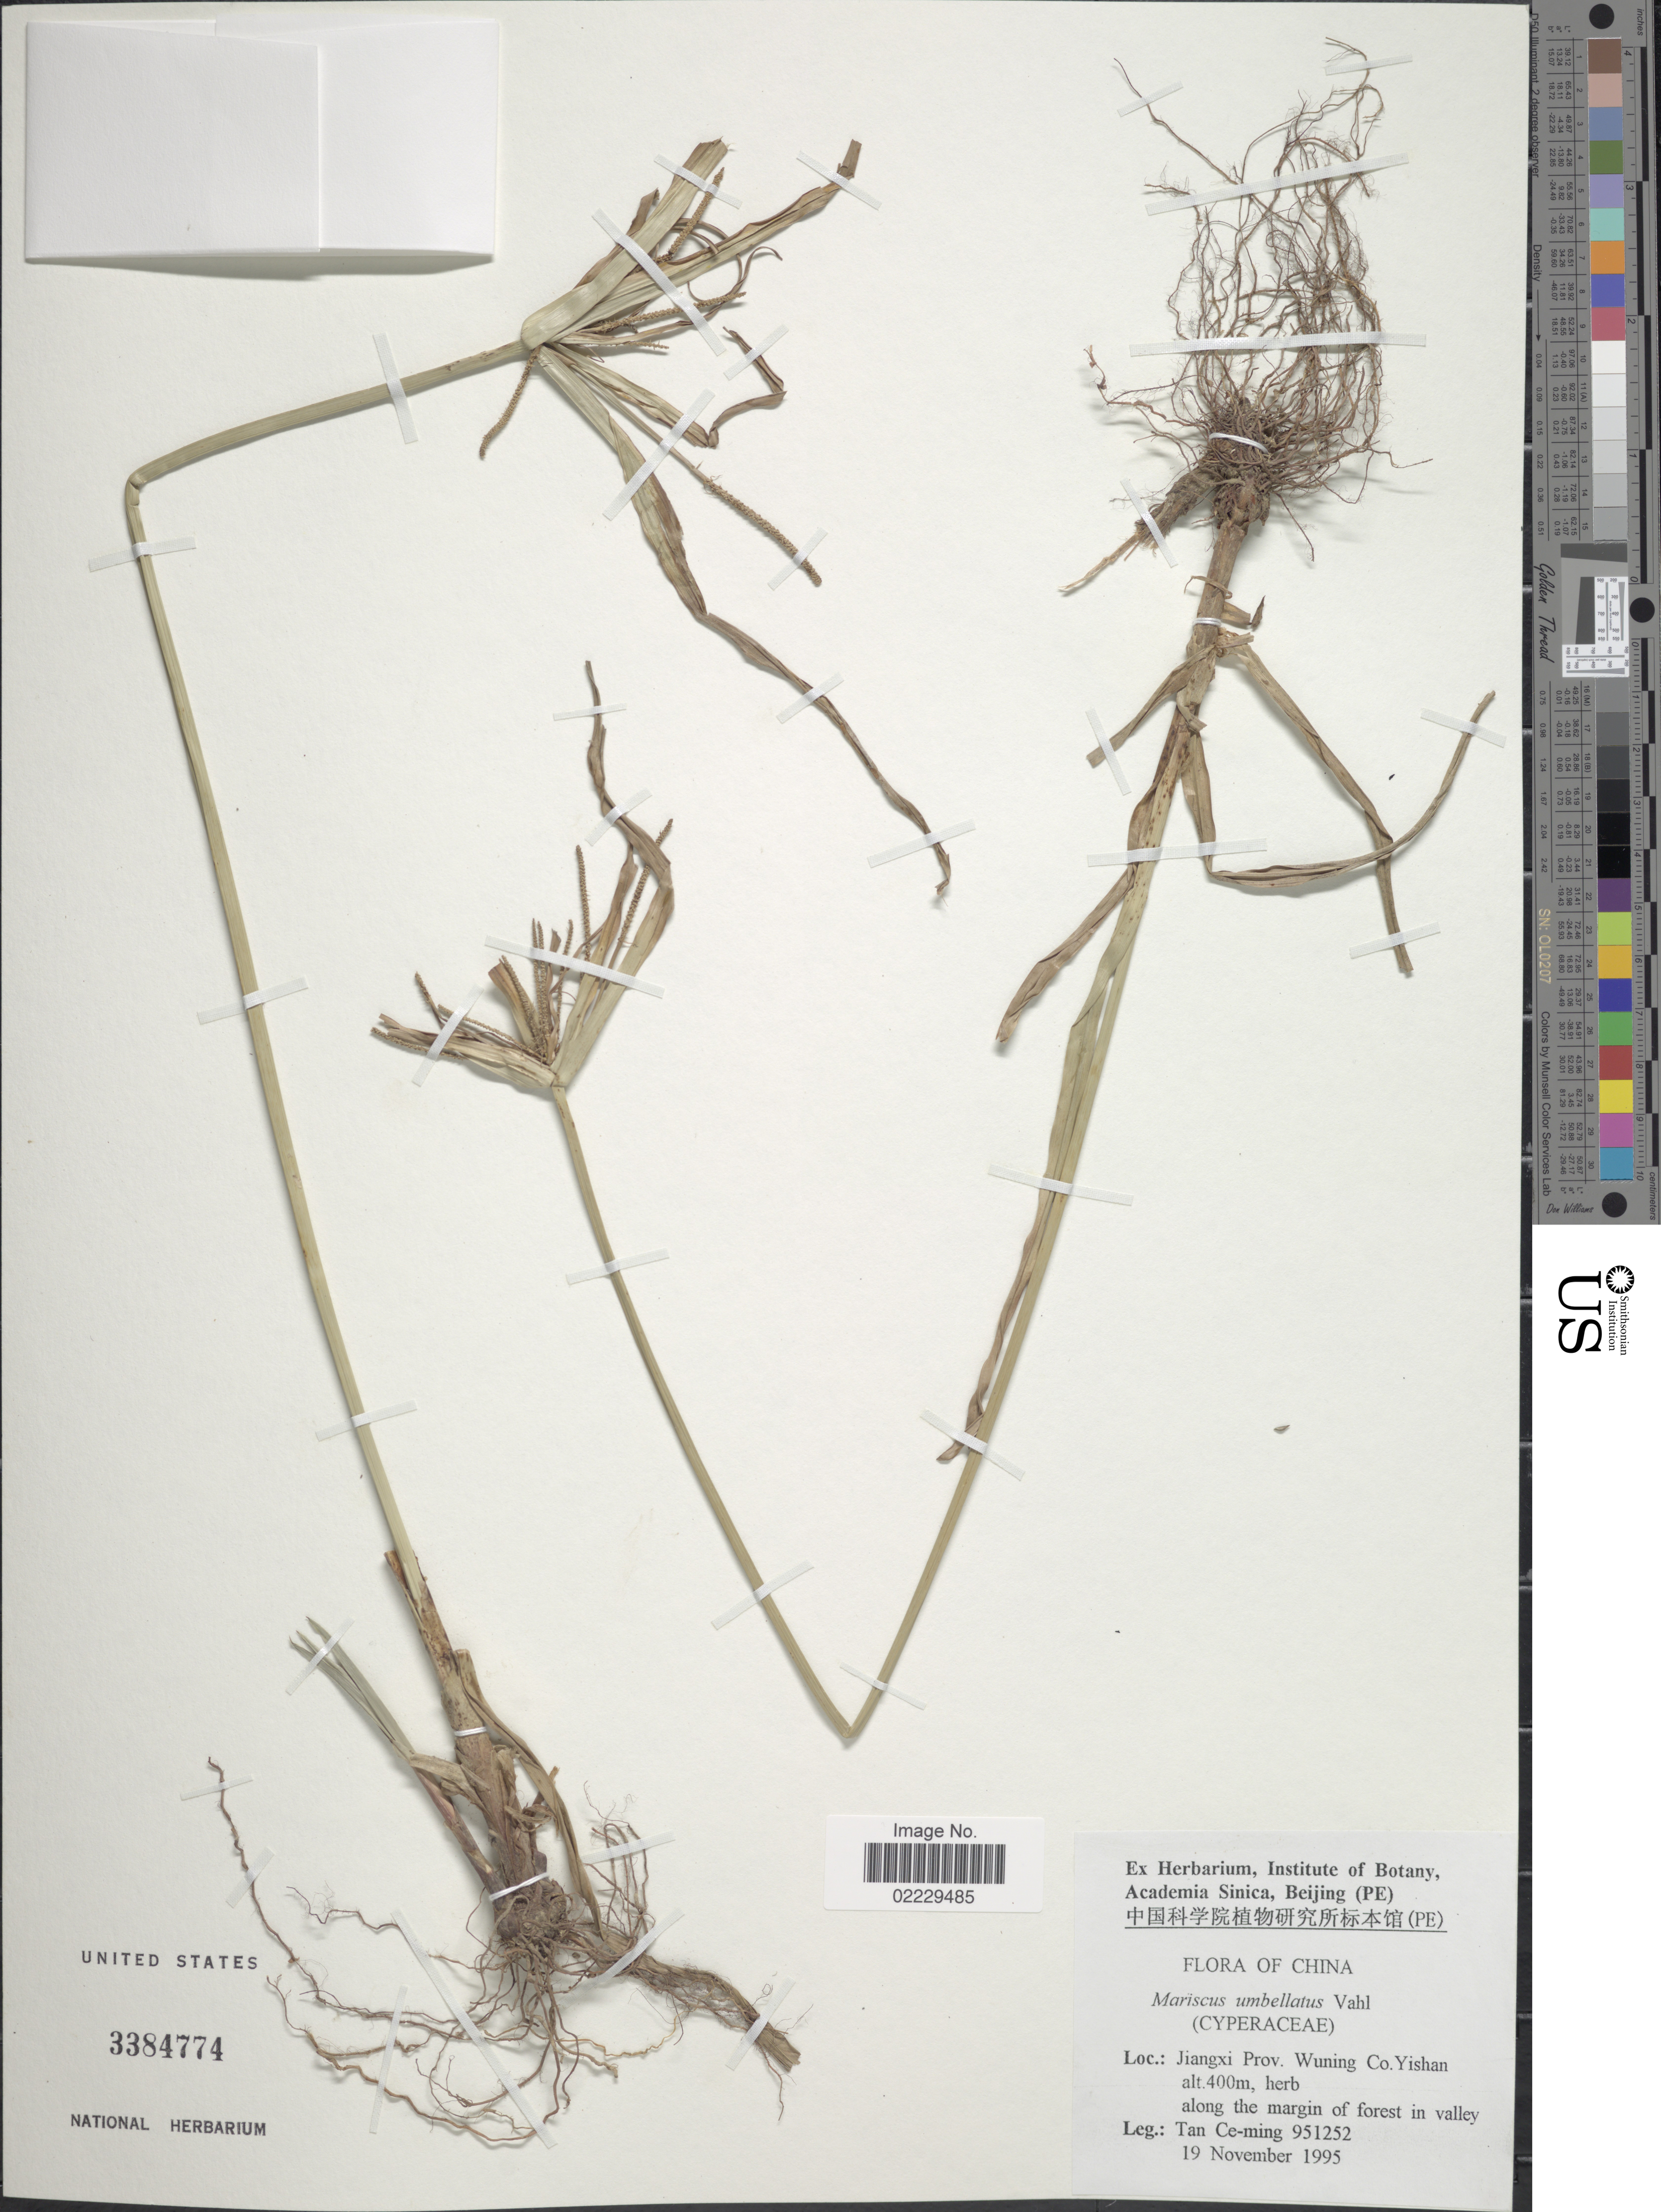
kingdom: Plantae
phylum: Tracheophyta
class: Liliopsida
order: Poales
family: Cyperaceae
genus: Cyperus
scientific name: Cyperus cyperoides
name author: (L.) Kuntze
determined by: Strong, Mark T., (BOT), Smithsonian Institution - National Museum of Natural History (UNITED STATES)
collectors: T. Ce-ming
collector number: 951252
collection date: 1995-11-19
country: China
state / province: Jiangxi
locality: Wuning Co. Yishan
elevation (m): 400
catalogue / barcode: US 3384774